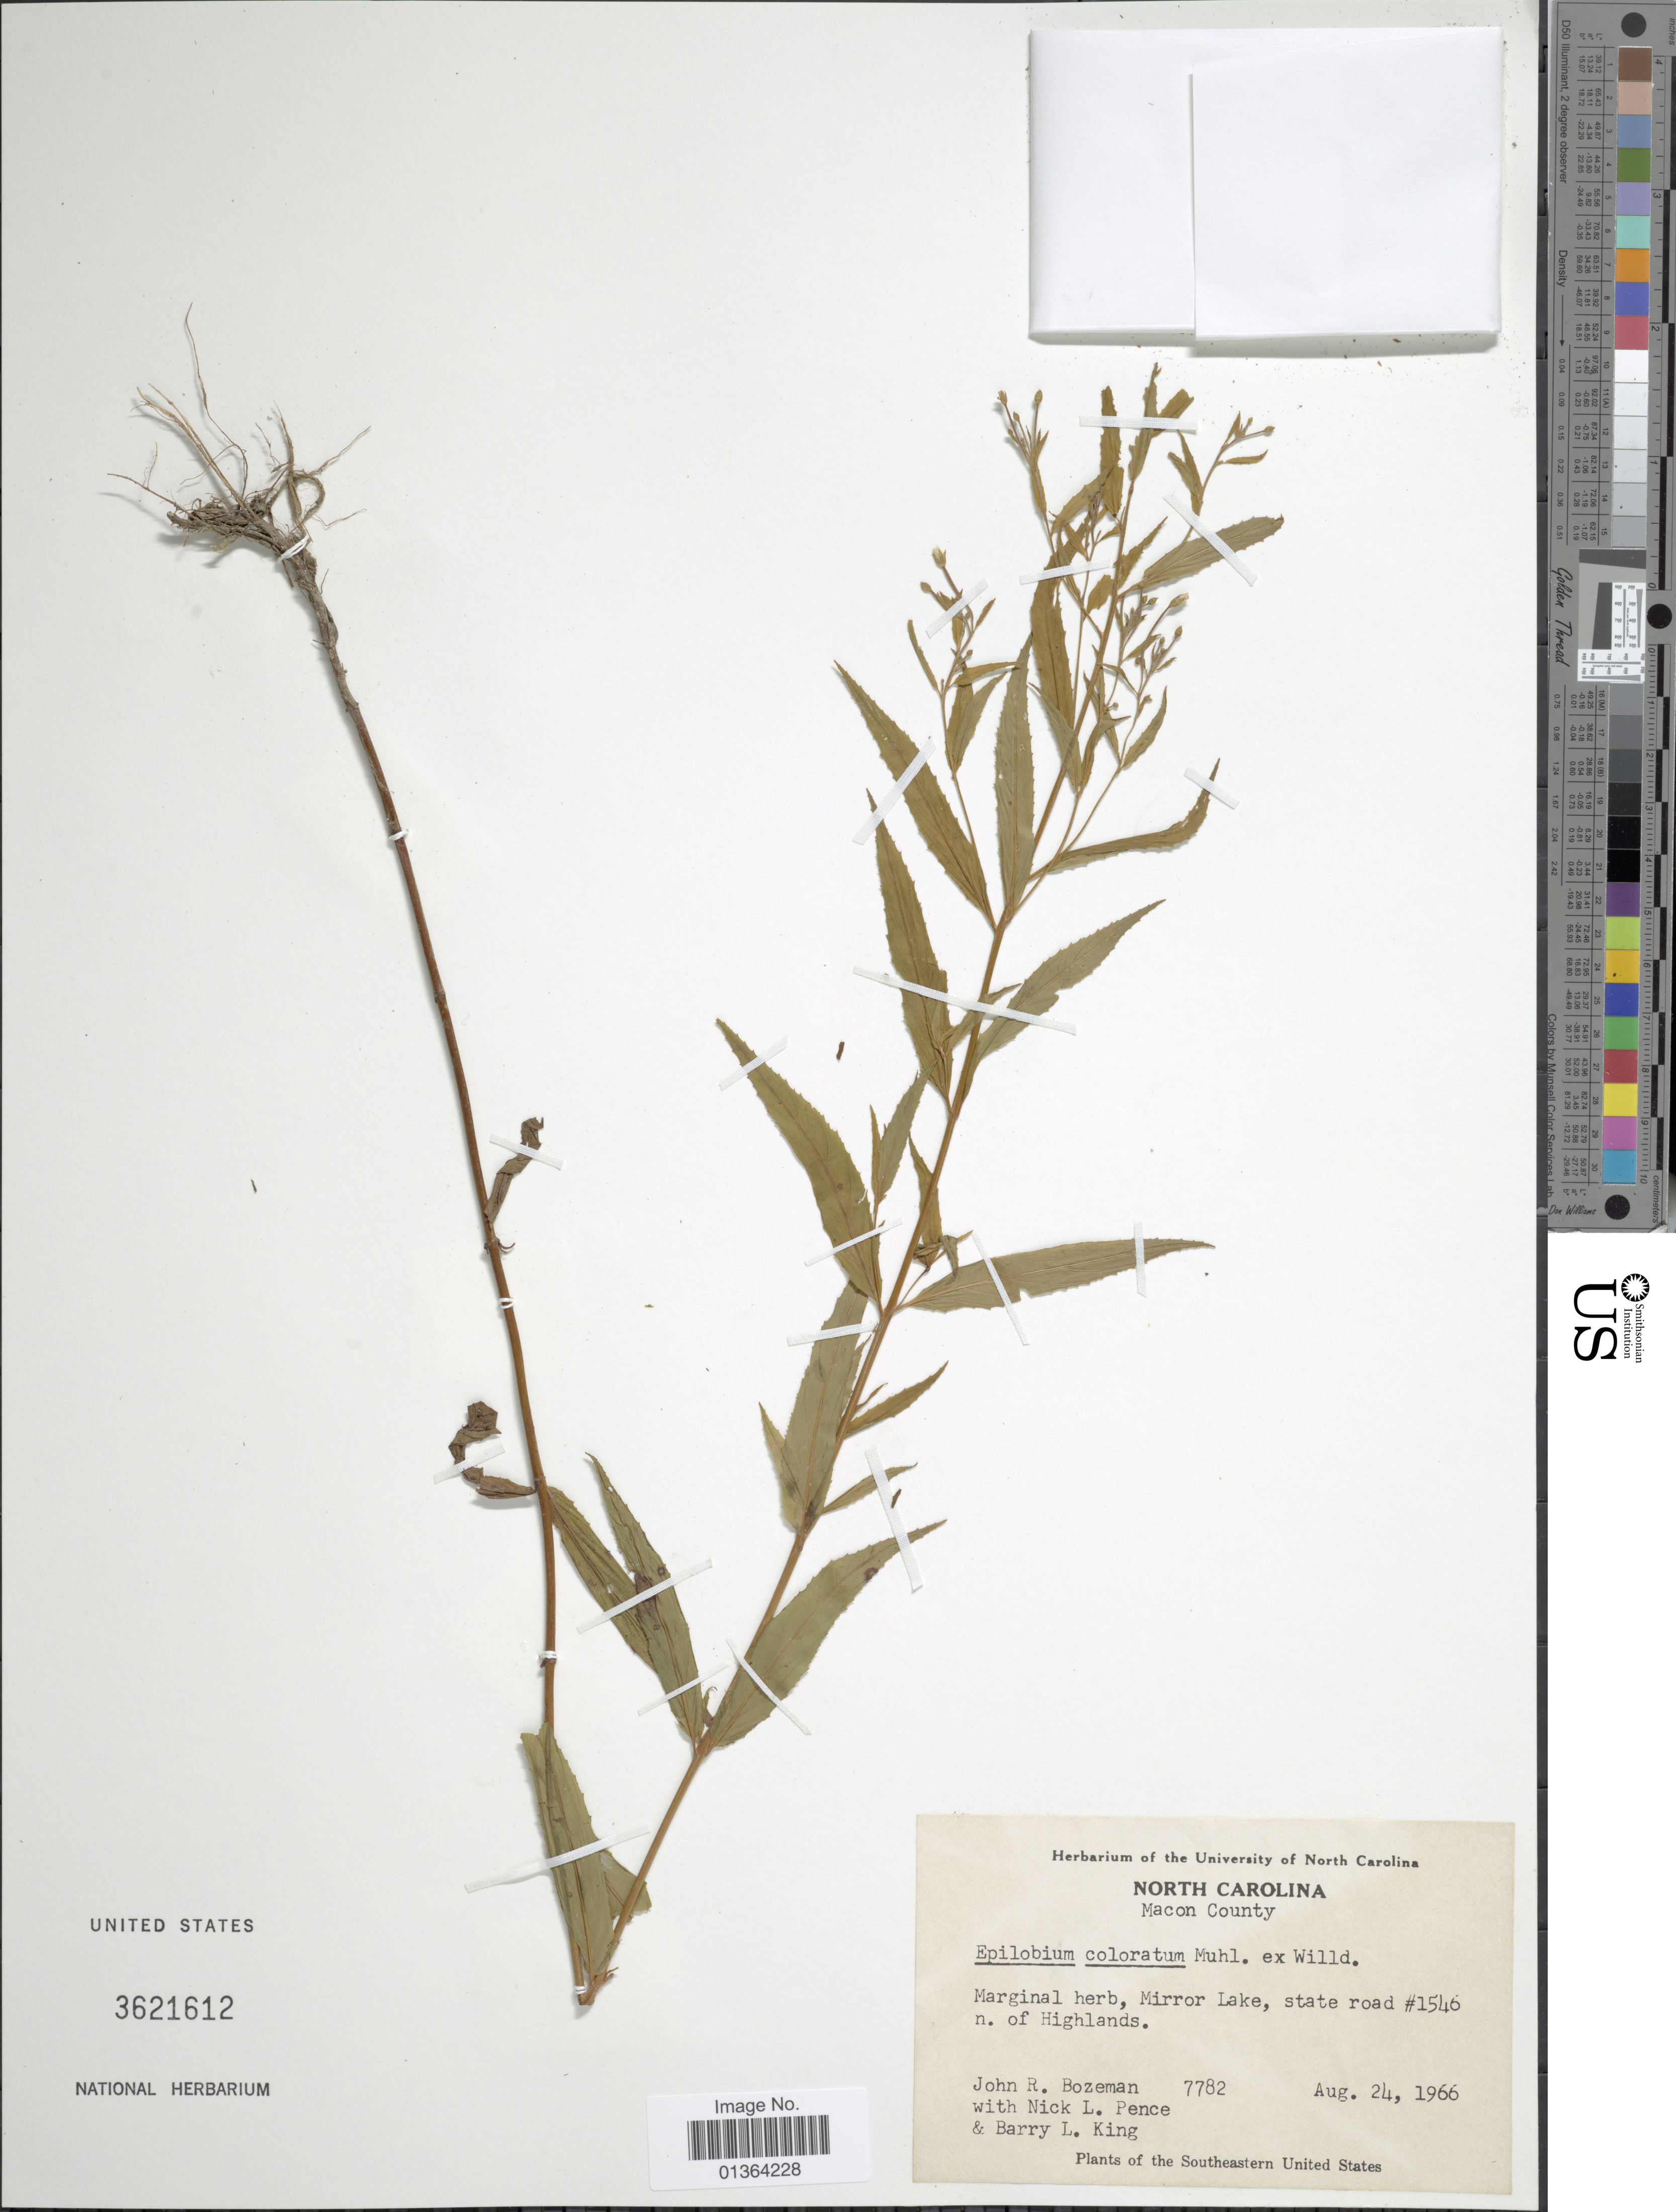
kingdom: Plantae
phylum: Tracheophyta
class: Magnoliopsida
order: Myrtales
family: Onagraceae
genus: Epilobium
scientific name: Epilobium coloratum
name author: Biehler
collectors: J. R. Bozeman, N. Pence & B. L. King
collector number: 7782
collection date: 1966-08-24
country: United States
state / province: North Carolina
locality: Macon County. Marginal herb, Mirror Lake, state road #1546 n. of Highlands.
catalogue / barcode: US 3621612